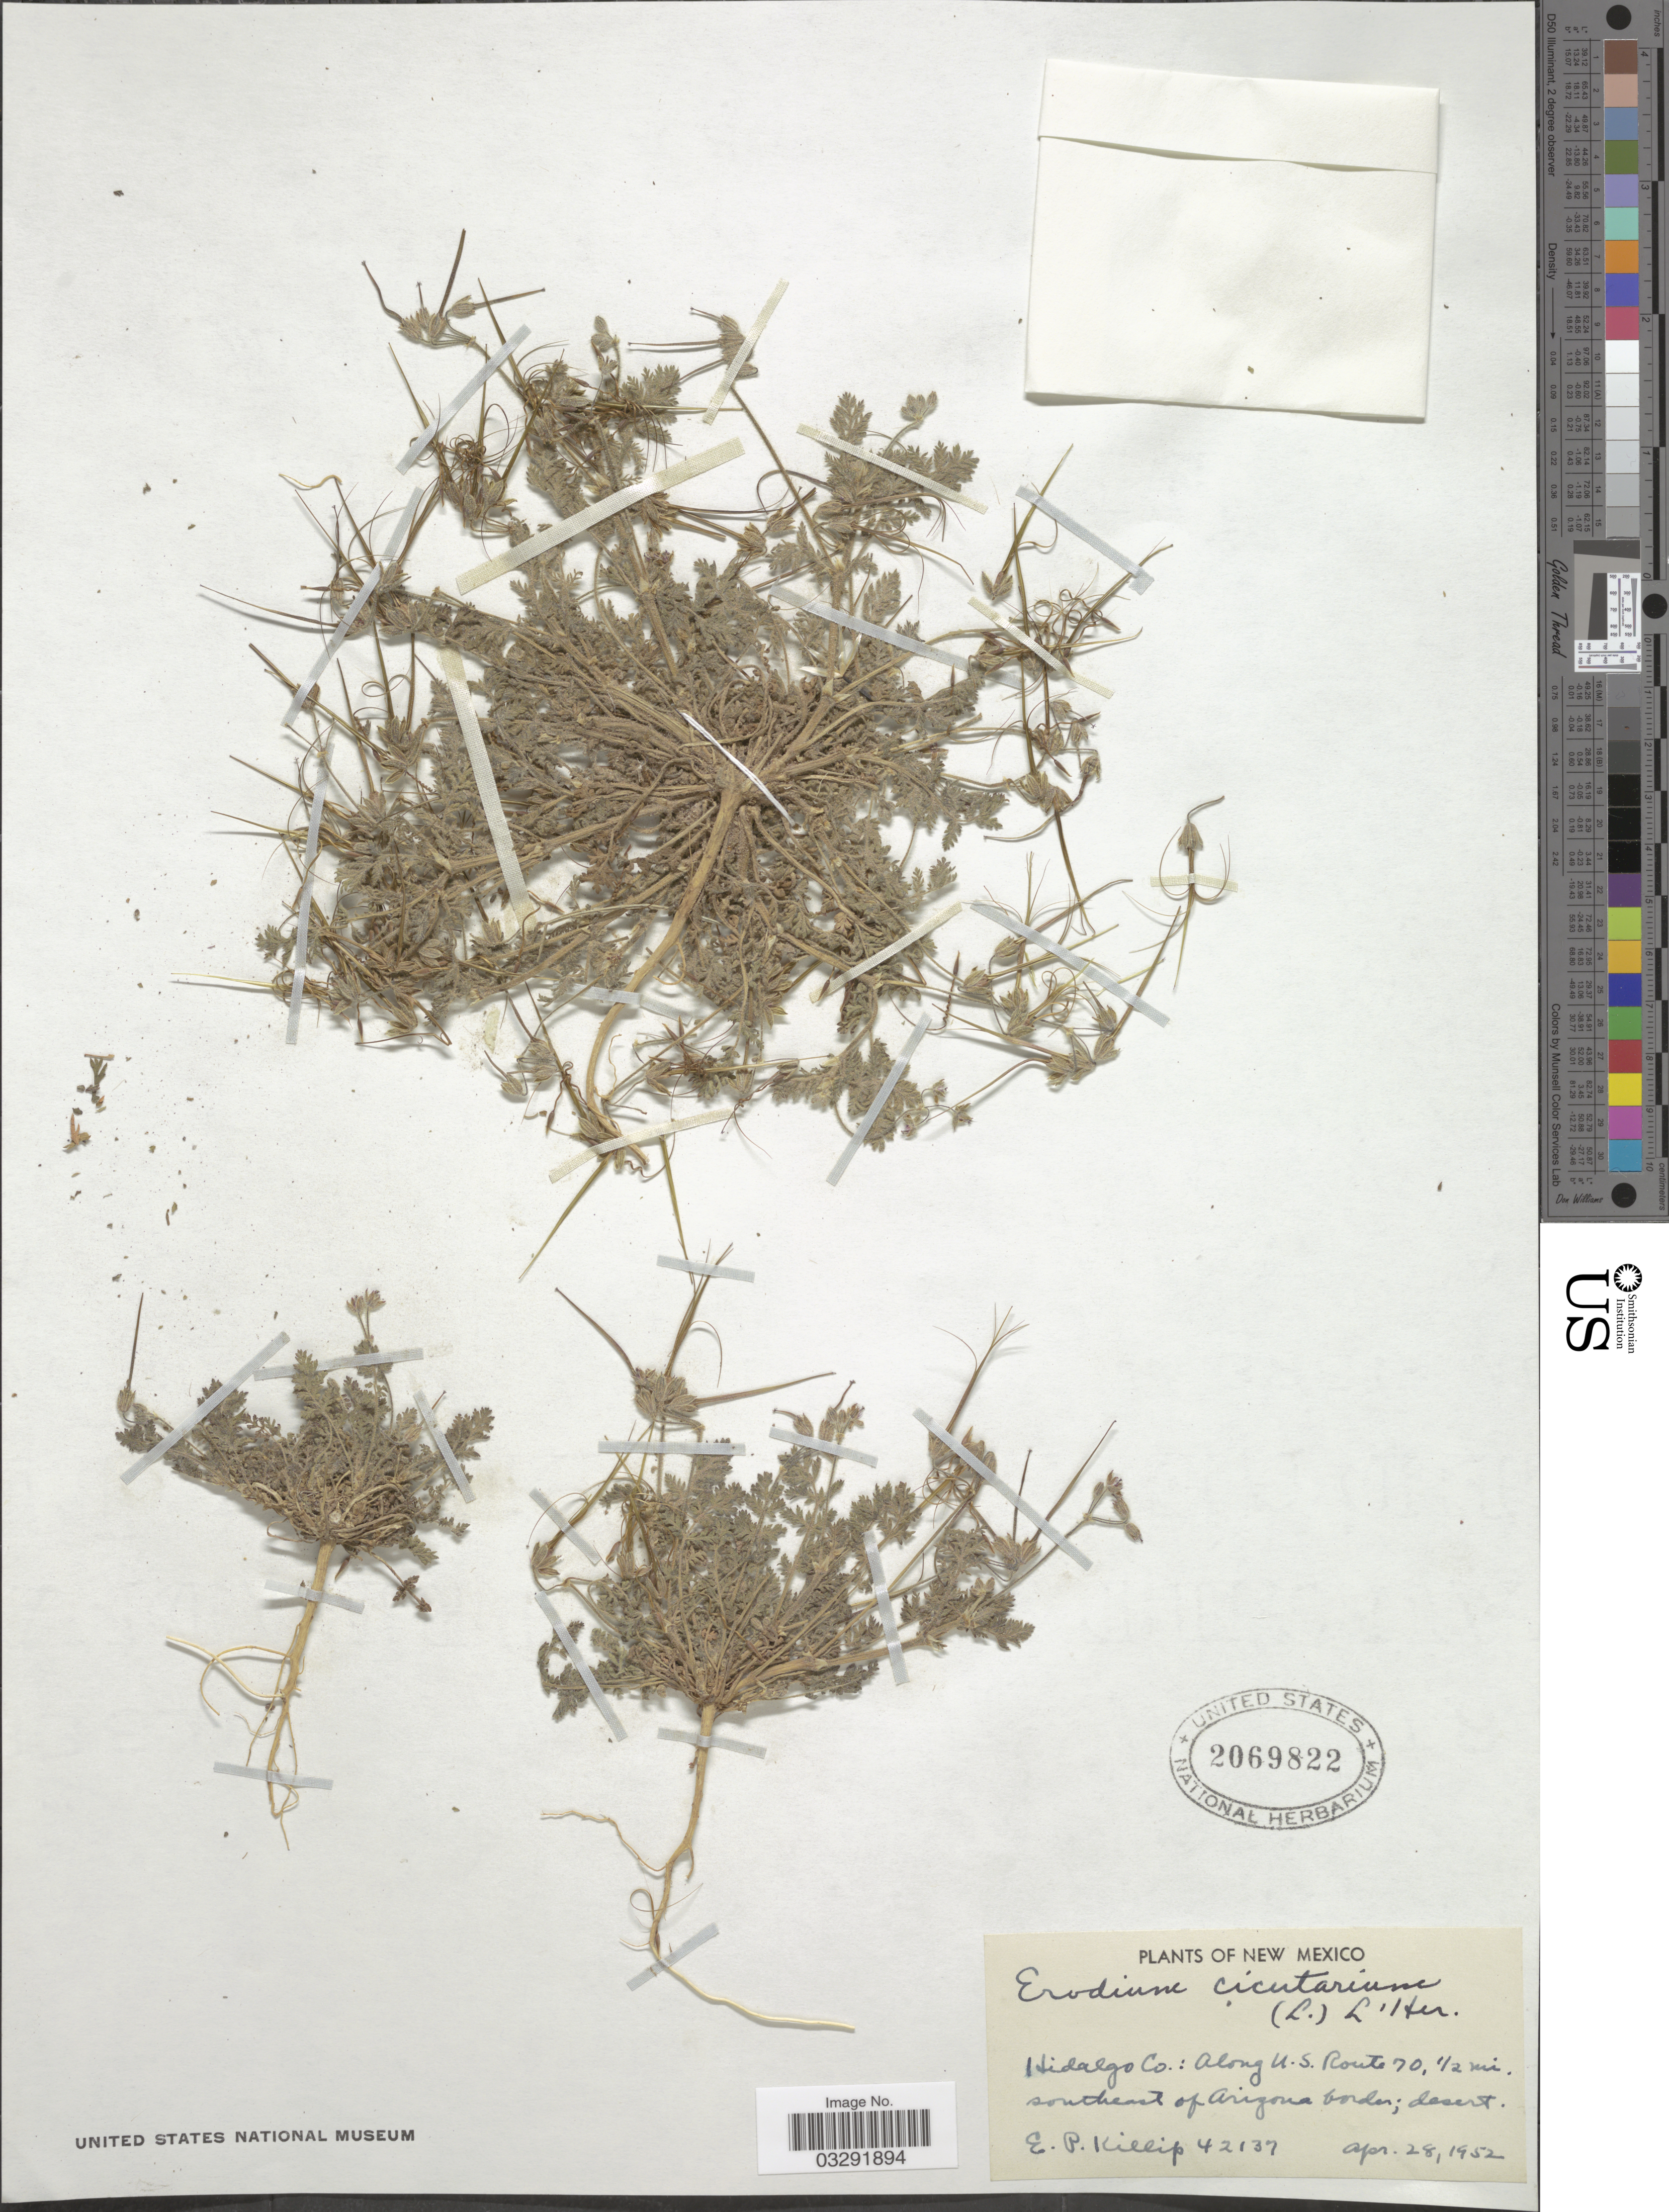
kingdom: Plantae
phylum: Tracheophyta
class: Magnoliopsida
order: Geraniales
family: Geraniaceae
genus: Erodium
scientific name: Erodium cicutarium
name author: (L.) L'Hér.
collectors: E. P. Killip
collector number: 42137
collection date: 1952-04-28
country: United States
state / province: New Mexico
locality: Hidalgo Co.: Along U.S. Route 70, ½ mi. southeast of Arizona border.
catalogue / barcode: US 2069822